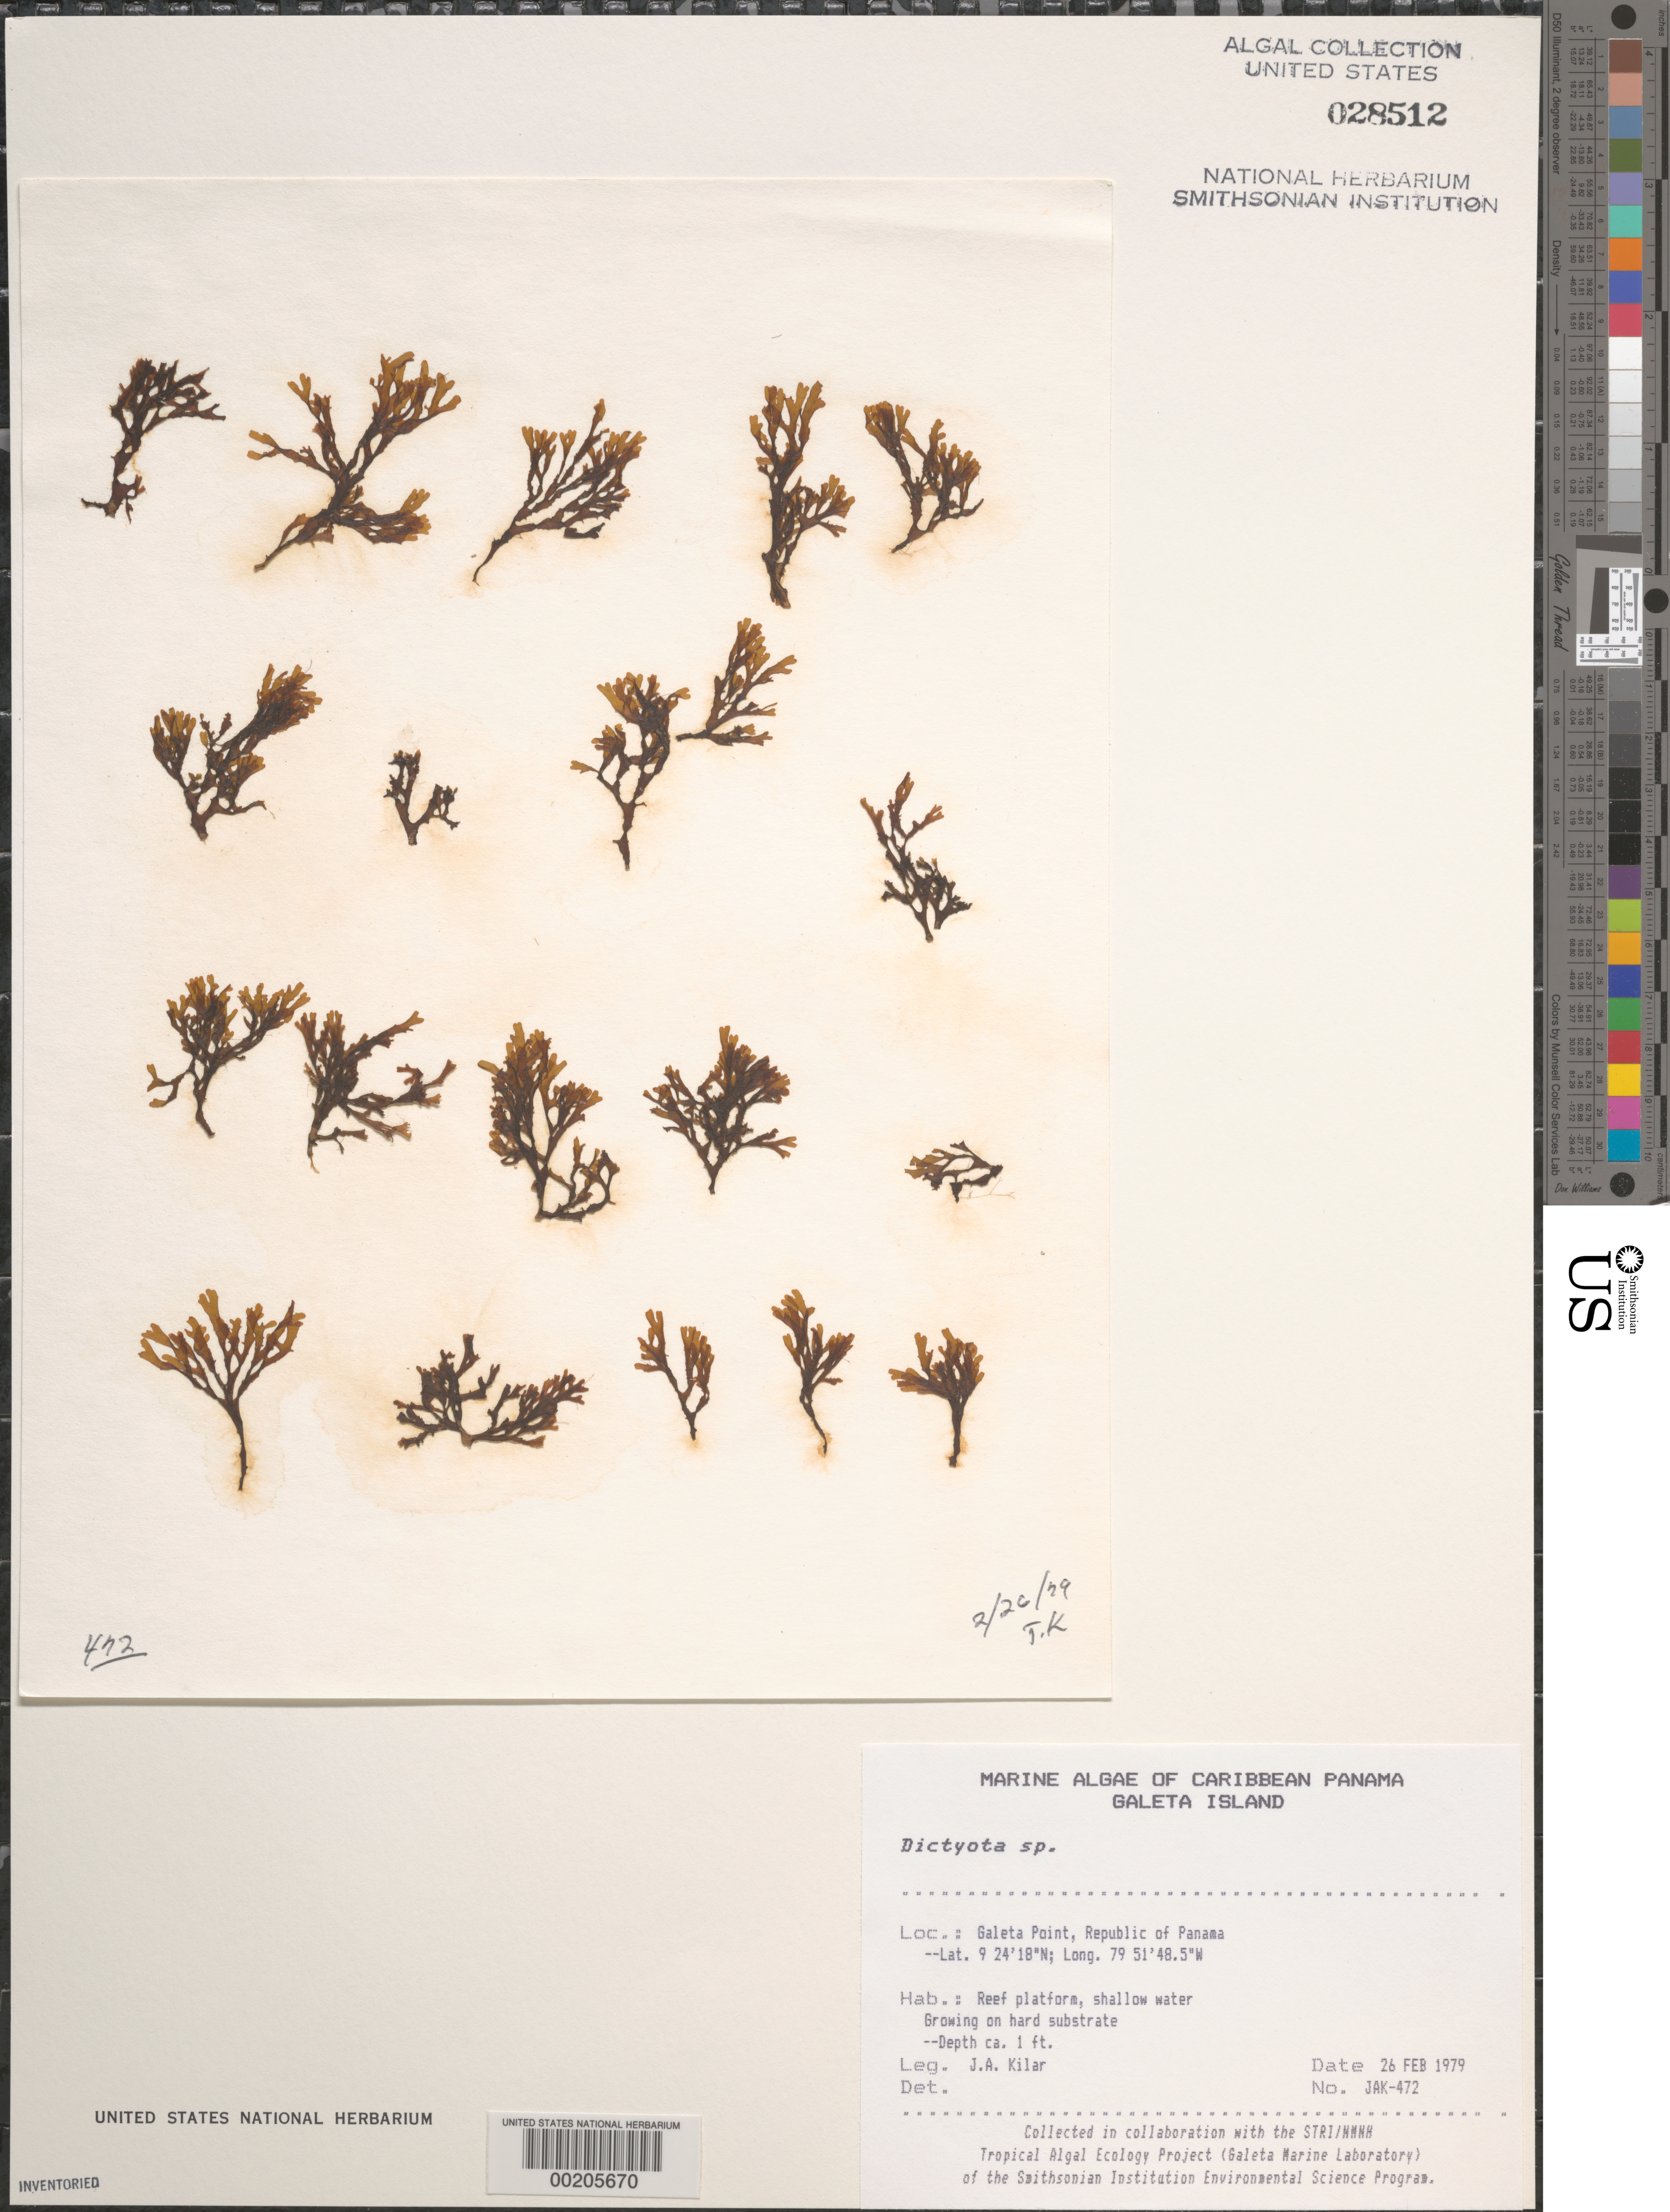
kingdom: Chromista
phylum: Ochrophyta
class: Phaeophyceae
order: Dictyotales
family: Dictyotaceae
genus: Dictyota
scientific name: Dictyota sp.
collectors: J. A. Kilar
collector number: JAK-472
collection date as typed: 26 Feb 1979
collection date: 1979-02-26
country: Panama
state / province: Colón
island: Galeta Island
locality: Galeta Point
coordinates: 9 24' 18" N, 79 51' 48.5" W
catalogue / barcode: US 28512